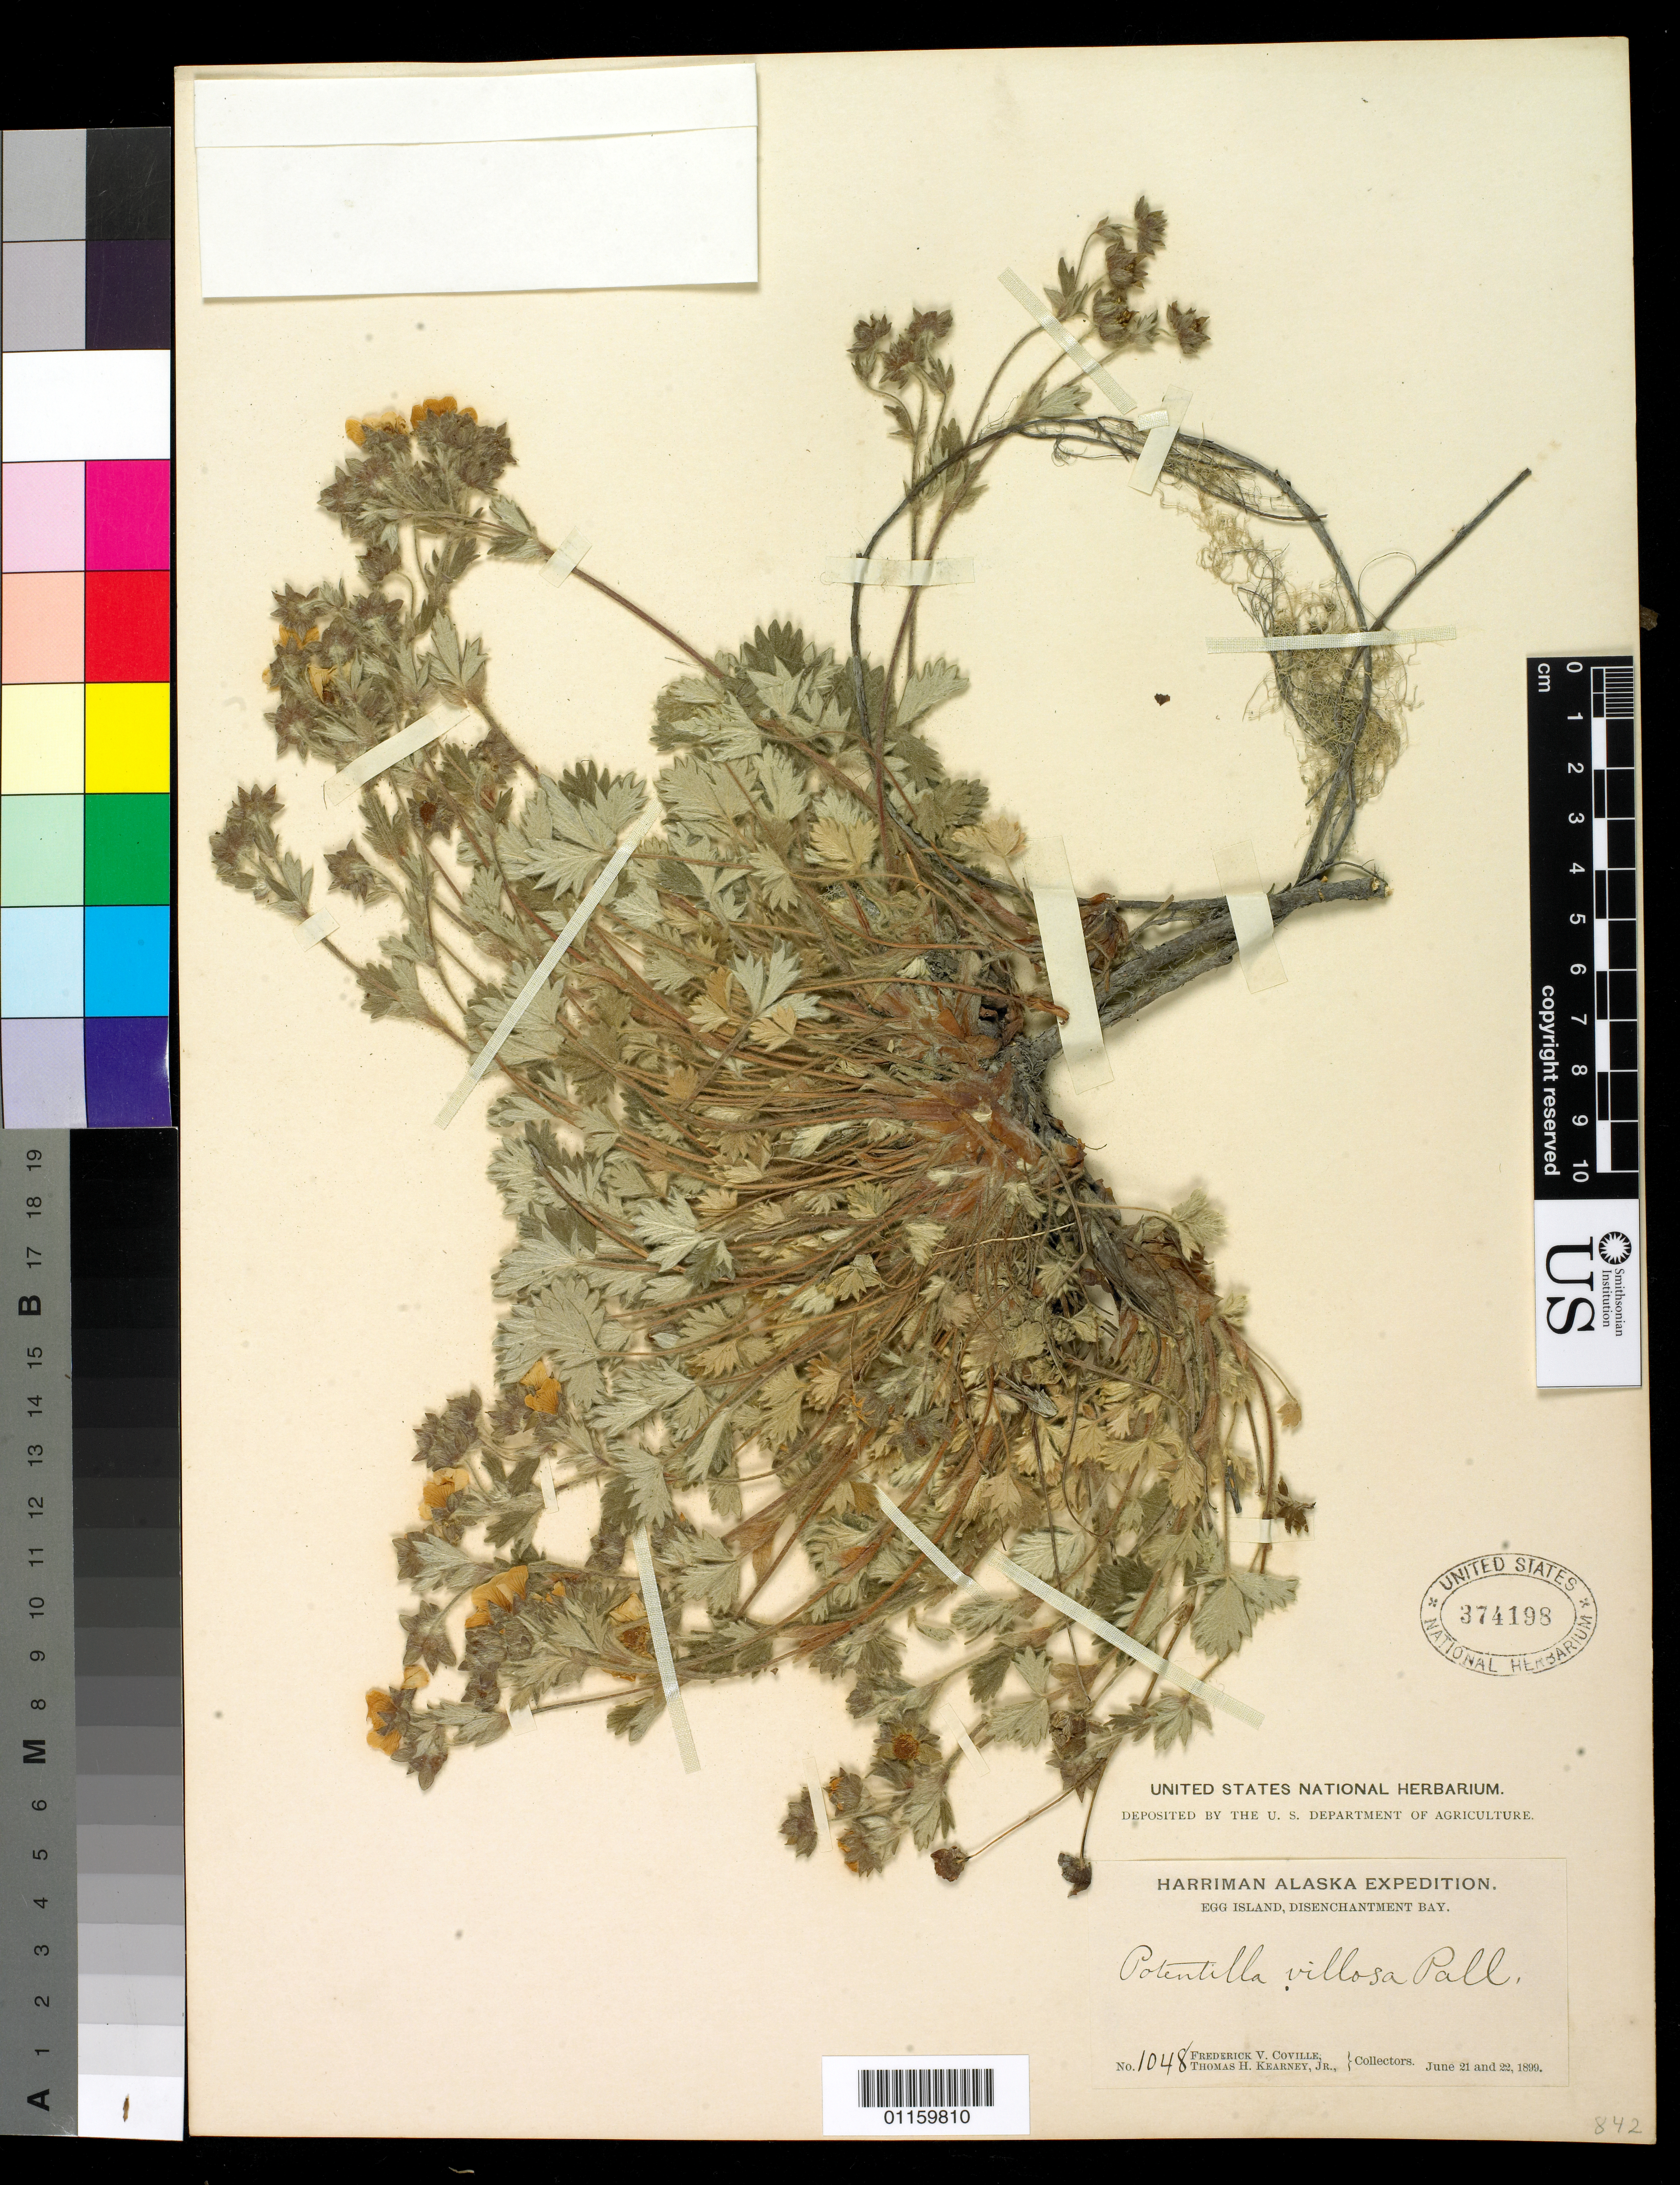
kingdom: Plantae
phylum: Tracheophyta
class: Magnoliopsida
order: Rosales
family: Rosaceae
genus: Potentilla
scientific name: Potentilla villosa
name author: Pall. ex Pursh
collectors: F. V. Coville & T. H. Kearney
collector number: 1048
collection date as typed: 21 Jun 1899 22 Jun 1899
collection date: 1899-06-21/1899-06-22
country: United States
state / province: Alaska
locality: Egg Island, Disenchantment Bay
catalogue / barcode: US 374198